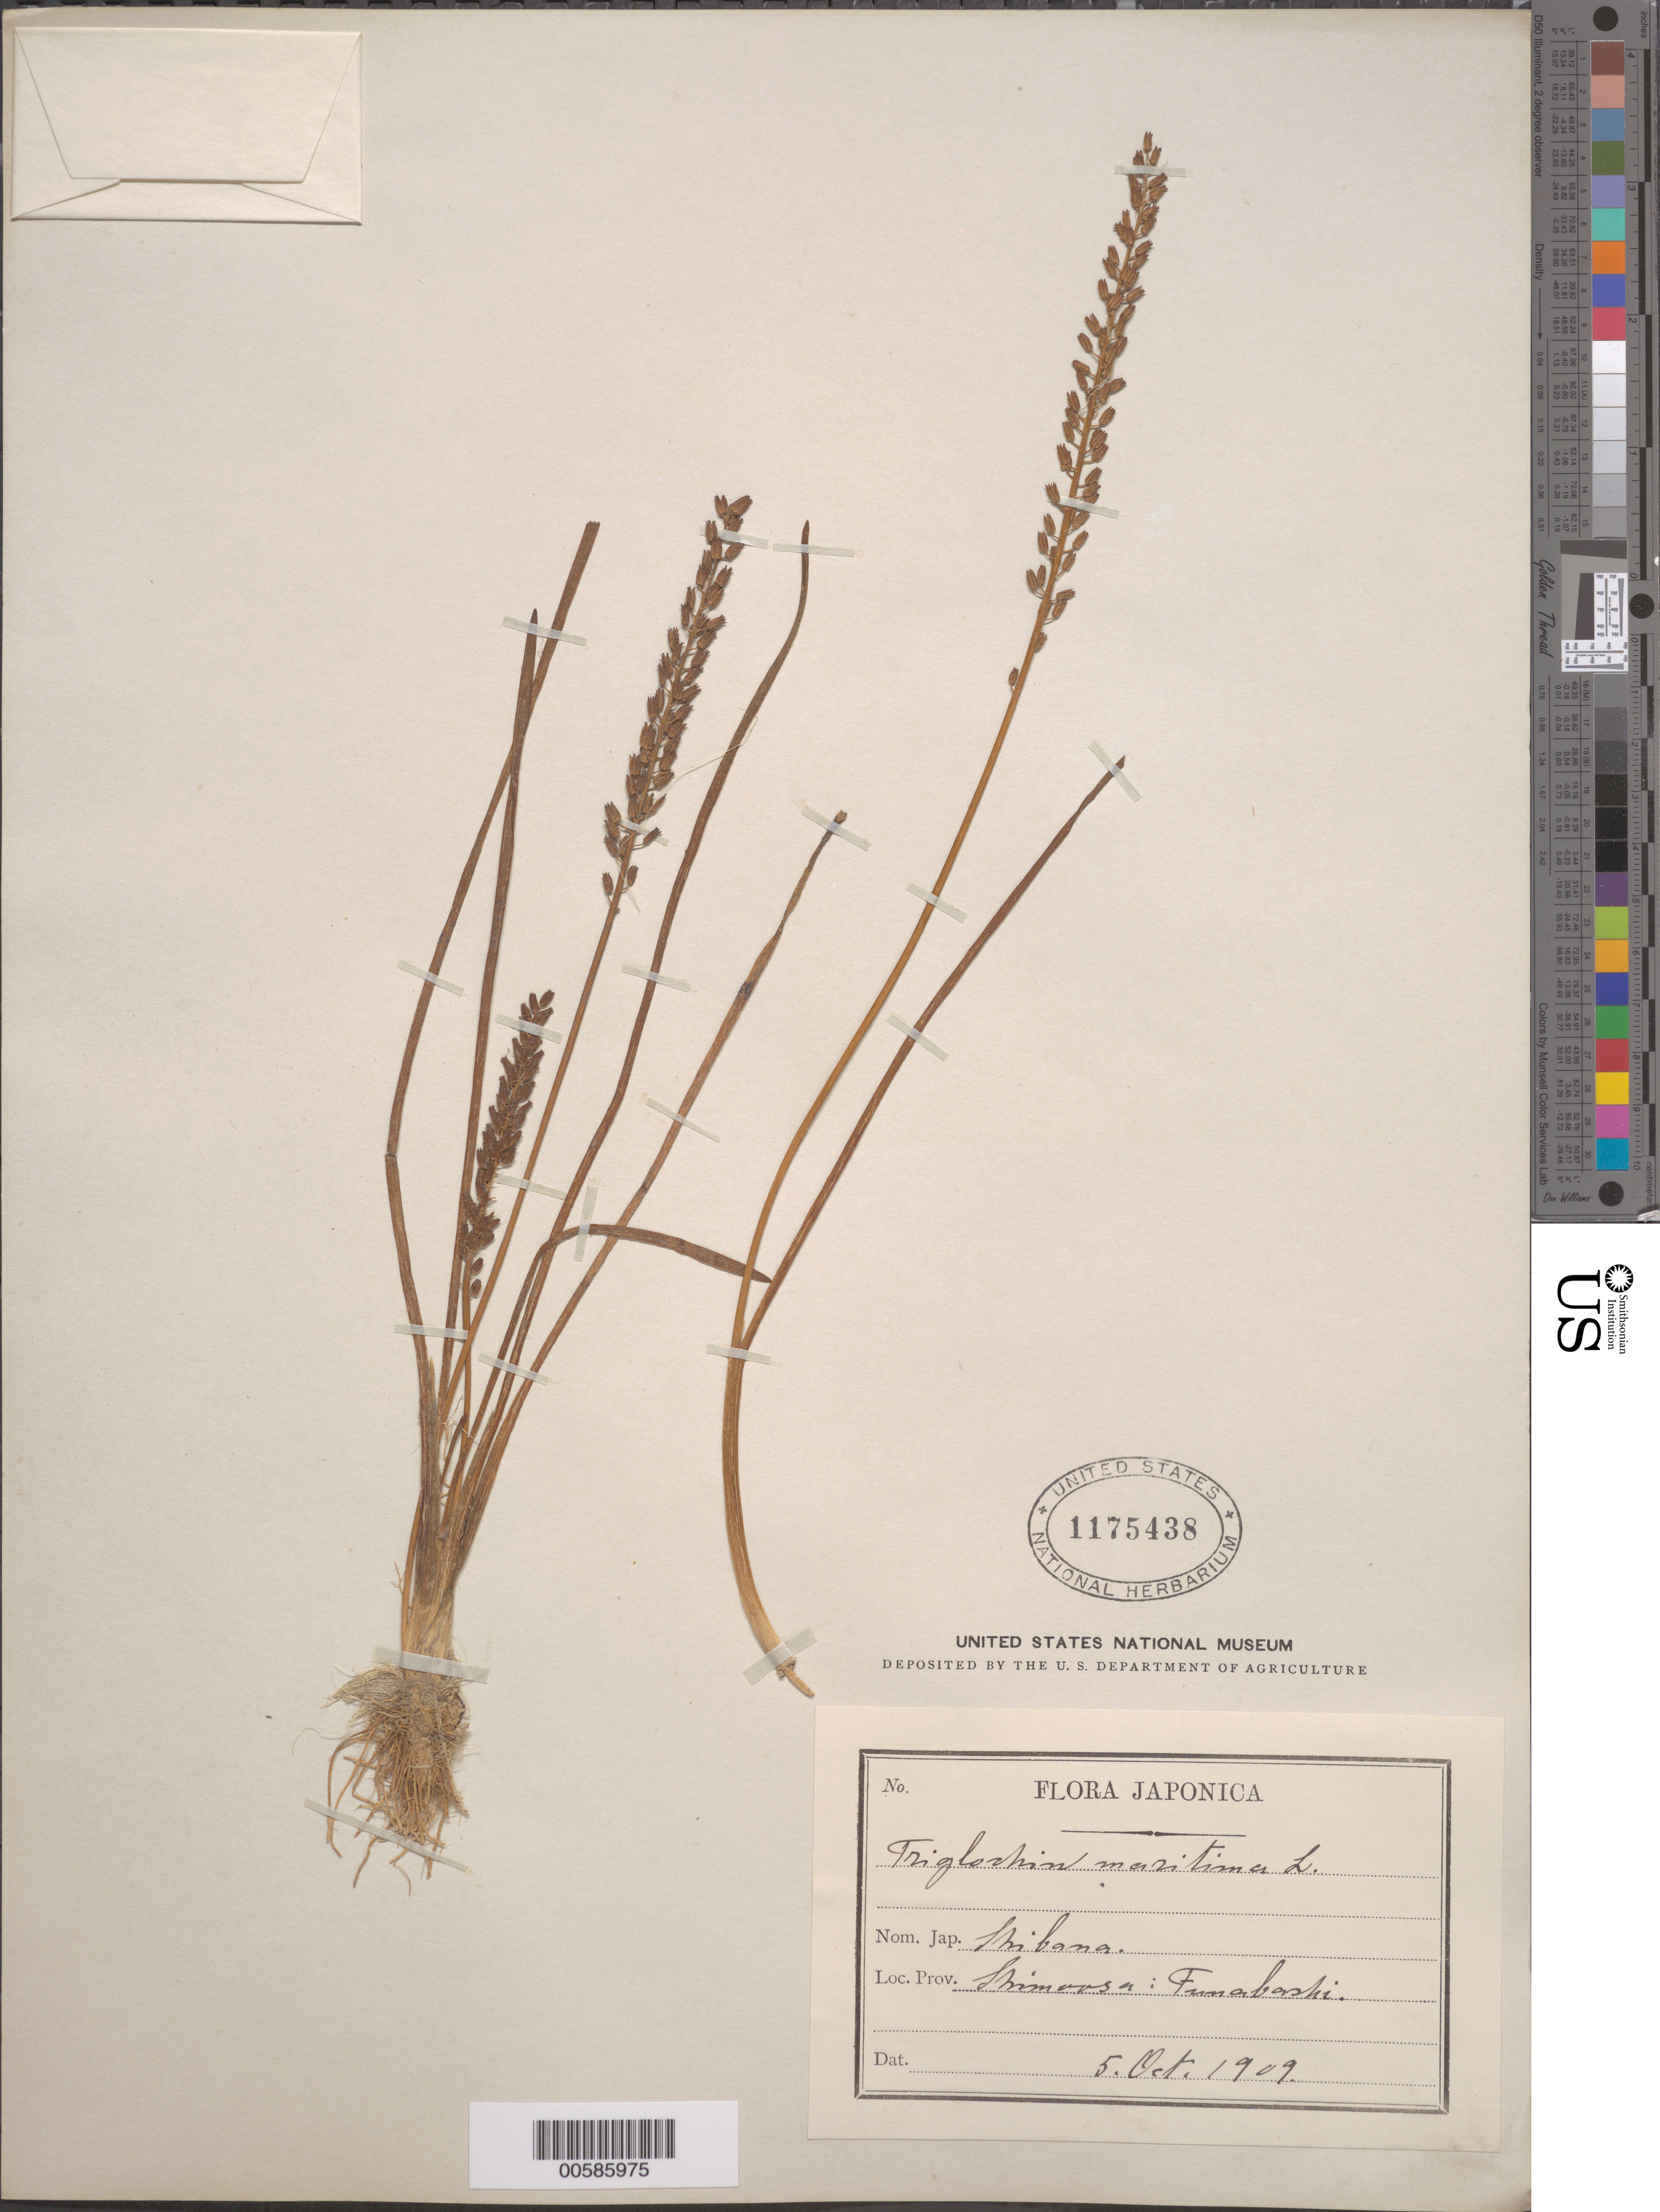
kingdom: Plantae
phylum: Tracheophyta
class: Liliopsida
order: Alismatales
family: Juncaginaceae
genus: Triglochin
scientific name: Triglochin maritima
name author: L.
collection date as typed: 05 Oct 1909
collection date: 1909-10-05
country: Japan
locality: Shimosa, Funaboshi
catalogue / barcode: US 1175438